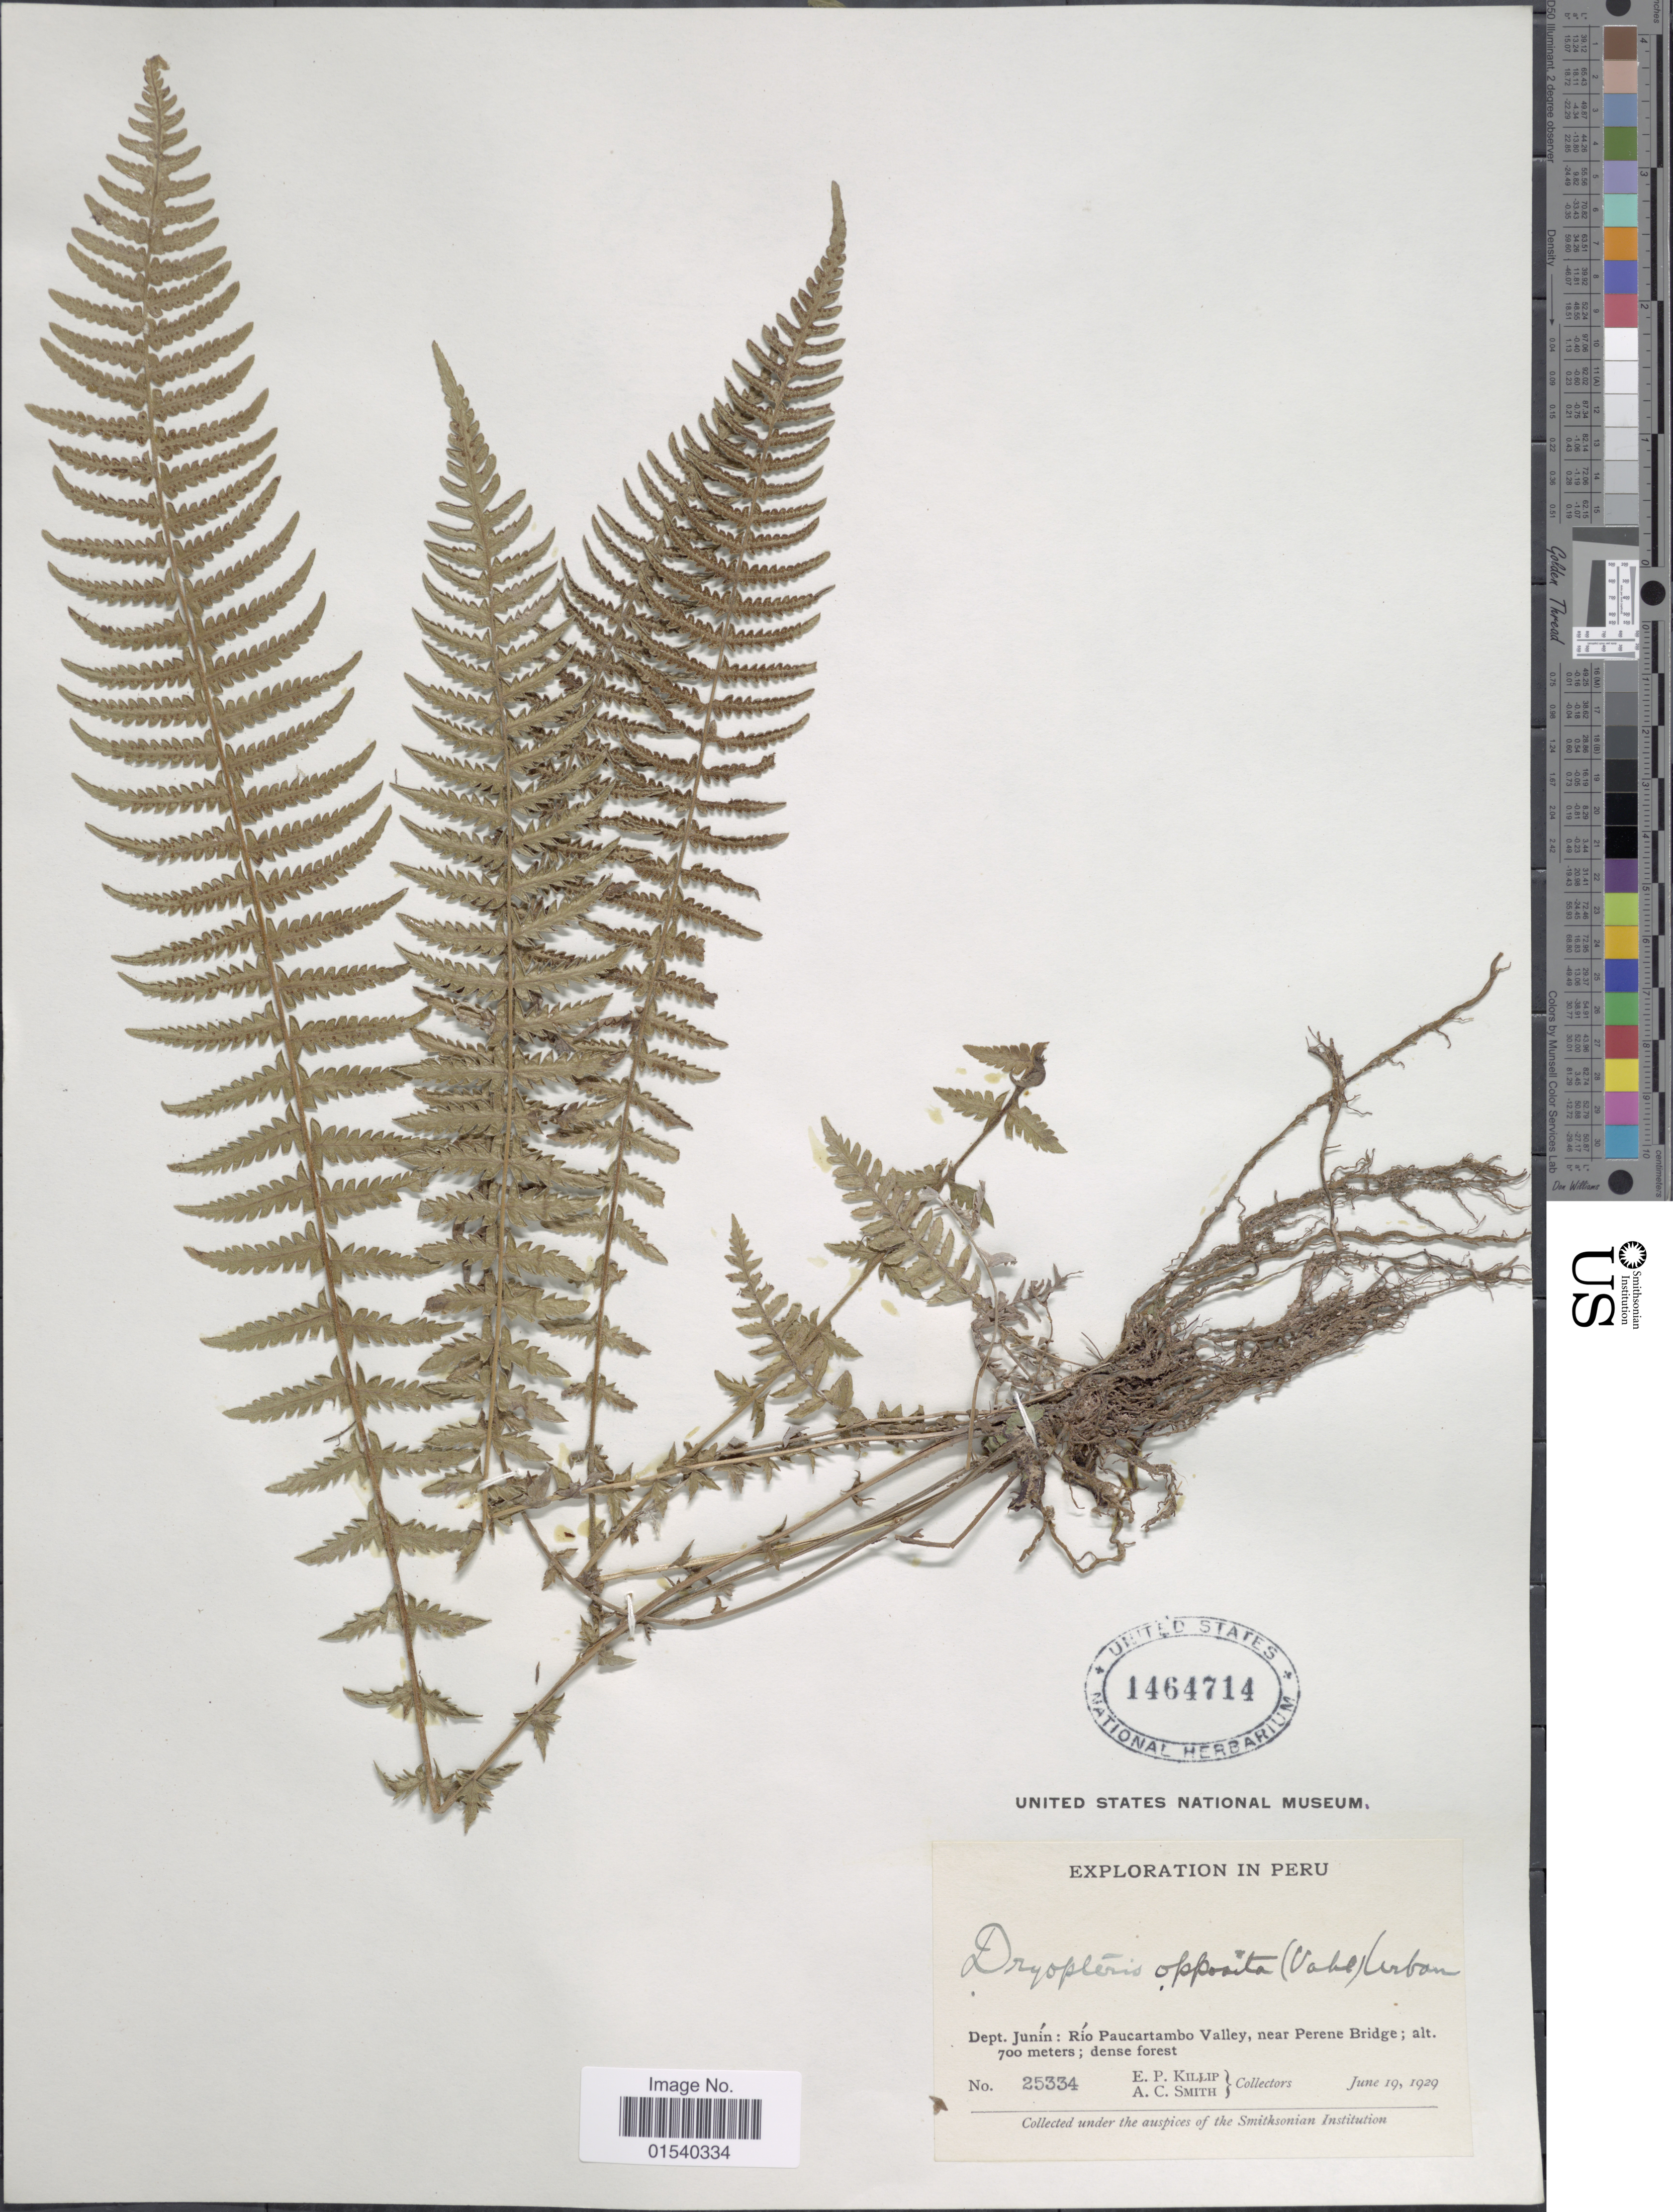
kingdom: Plantae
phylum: Tracheophyta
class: Polypodiopsida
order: Polypodiales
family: Thelypteridaceae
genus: Amauropelta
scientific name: Amauropelta opposita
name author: (Vahl) Pic. Serm.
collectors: E. P. Killip & A. C. Smith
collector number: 25334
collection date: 1929-06-19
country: Peru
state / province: Junín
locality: Dept. Junín: Río Paucartambo Valley, near Perene Bridge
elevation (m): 700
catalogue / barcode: US 1464714